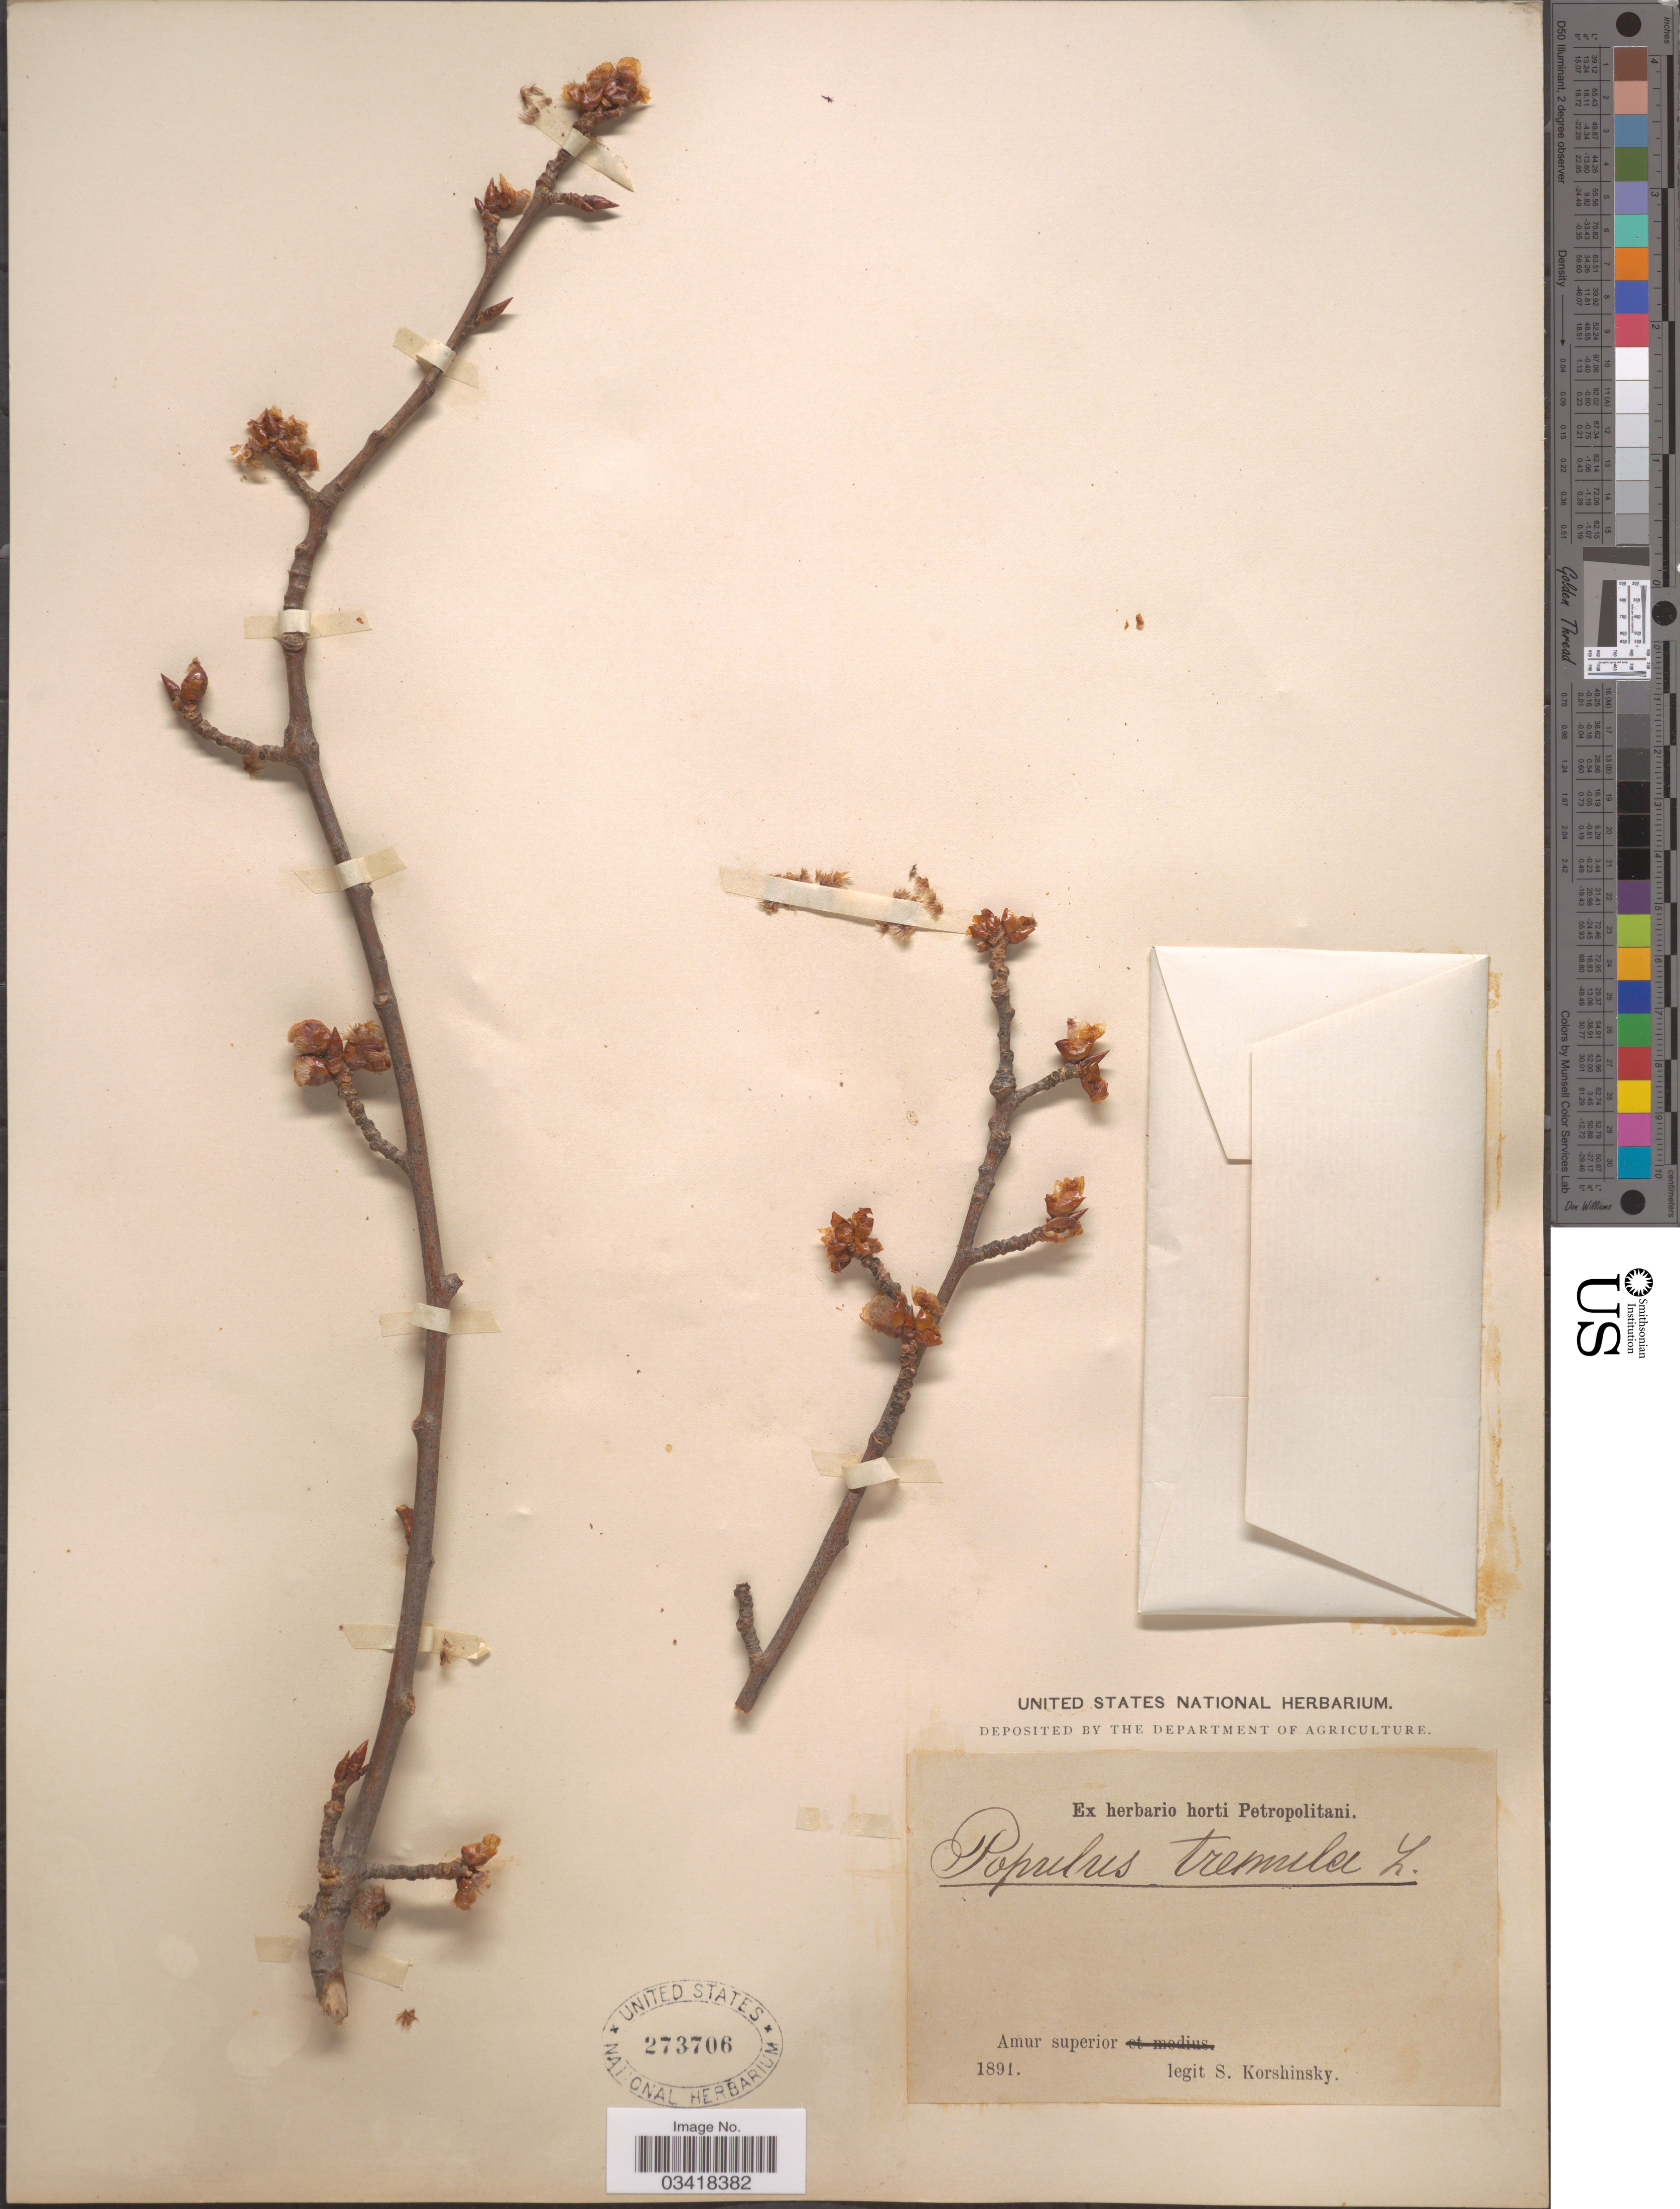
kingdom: Plantae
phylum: Tracheophyta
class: Magnoliopsida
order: Malpighiales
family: Salicaceae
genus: Populus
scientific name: Populus tremula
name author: L.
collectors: S. I. Korshinsky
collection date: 1891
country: Russian Federation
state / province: Amur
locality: Amur superior.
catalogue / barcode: US 273706